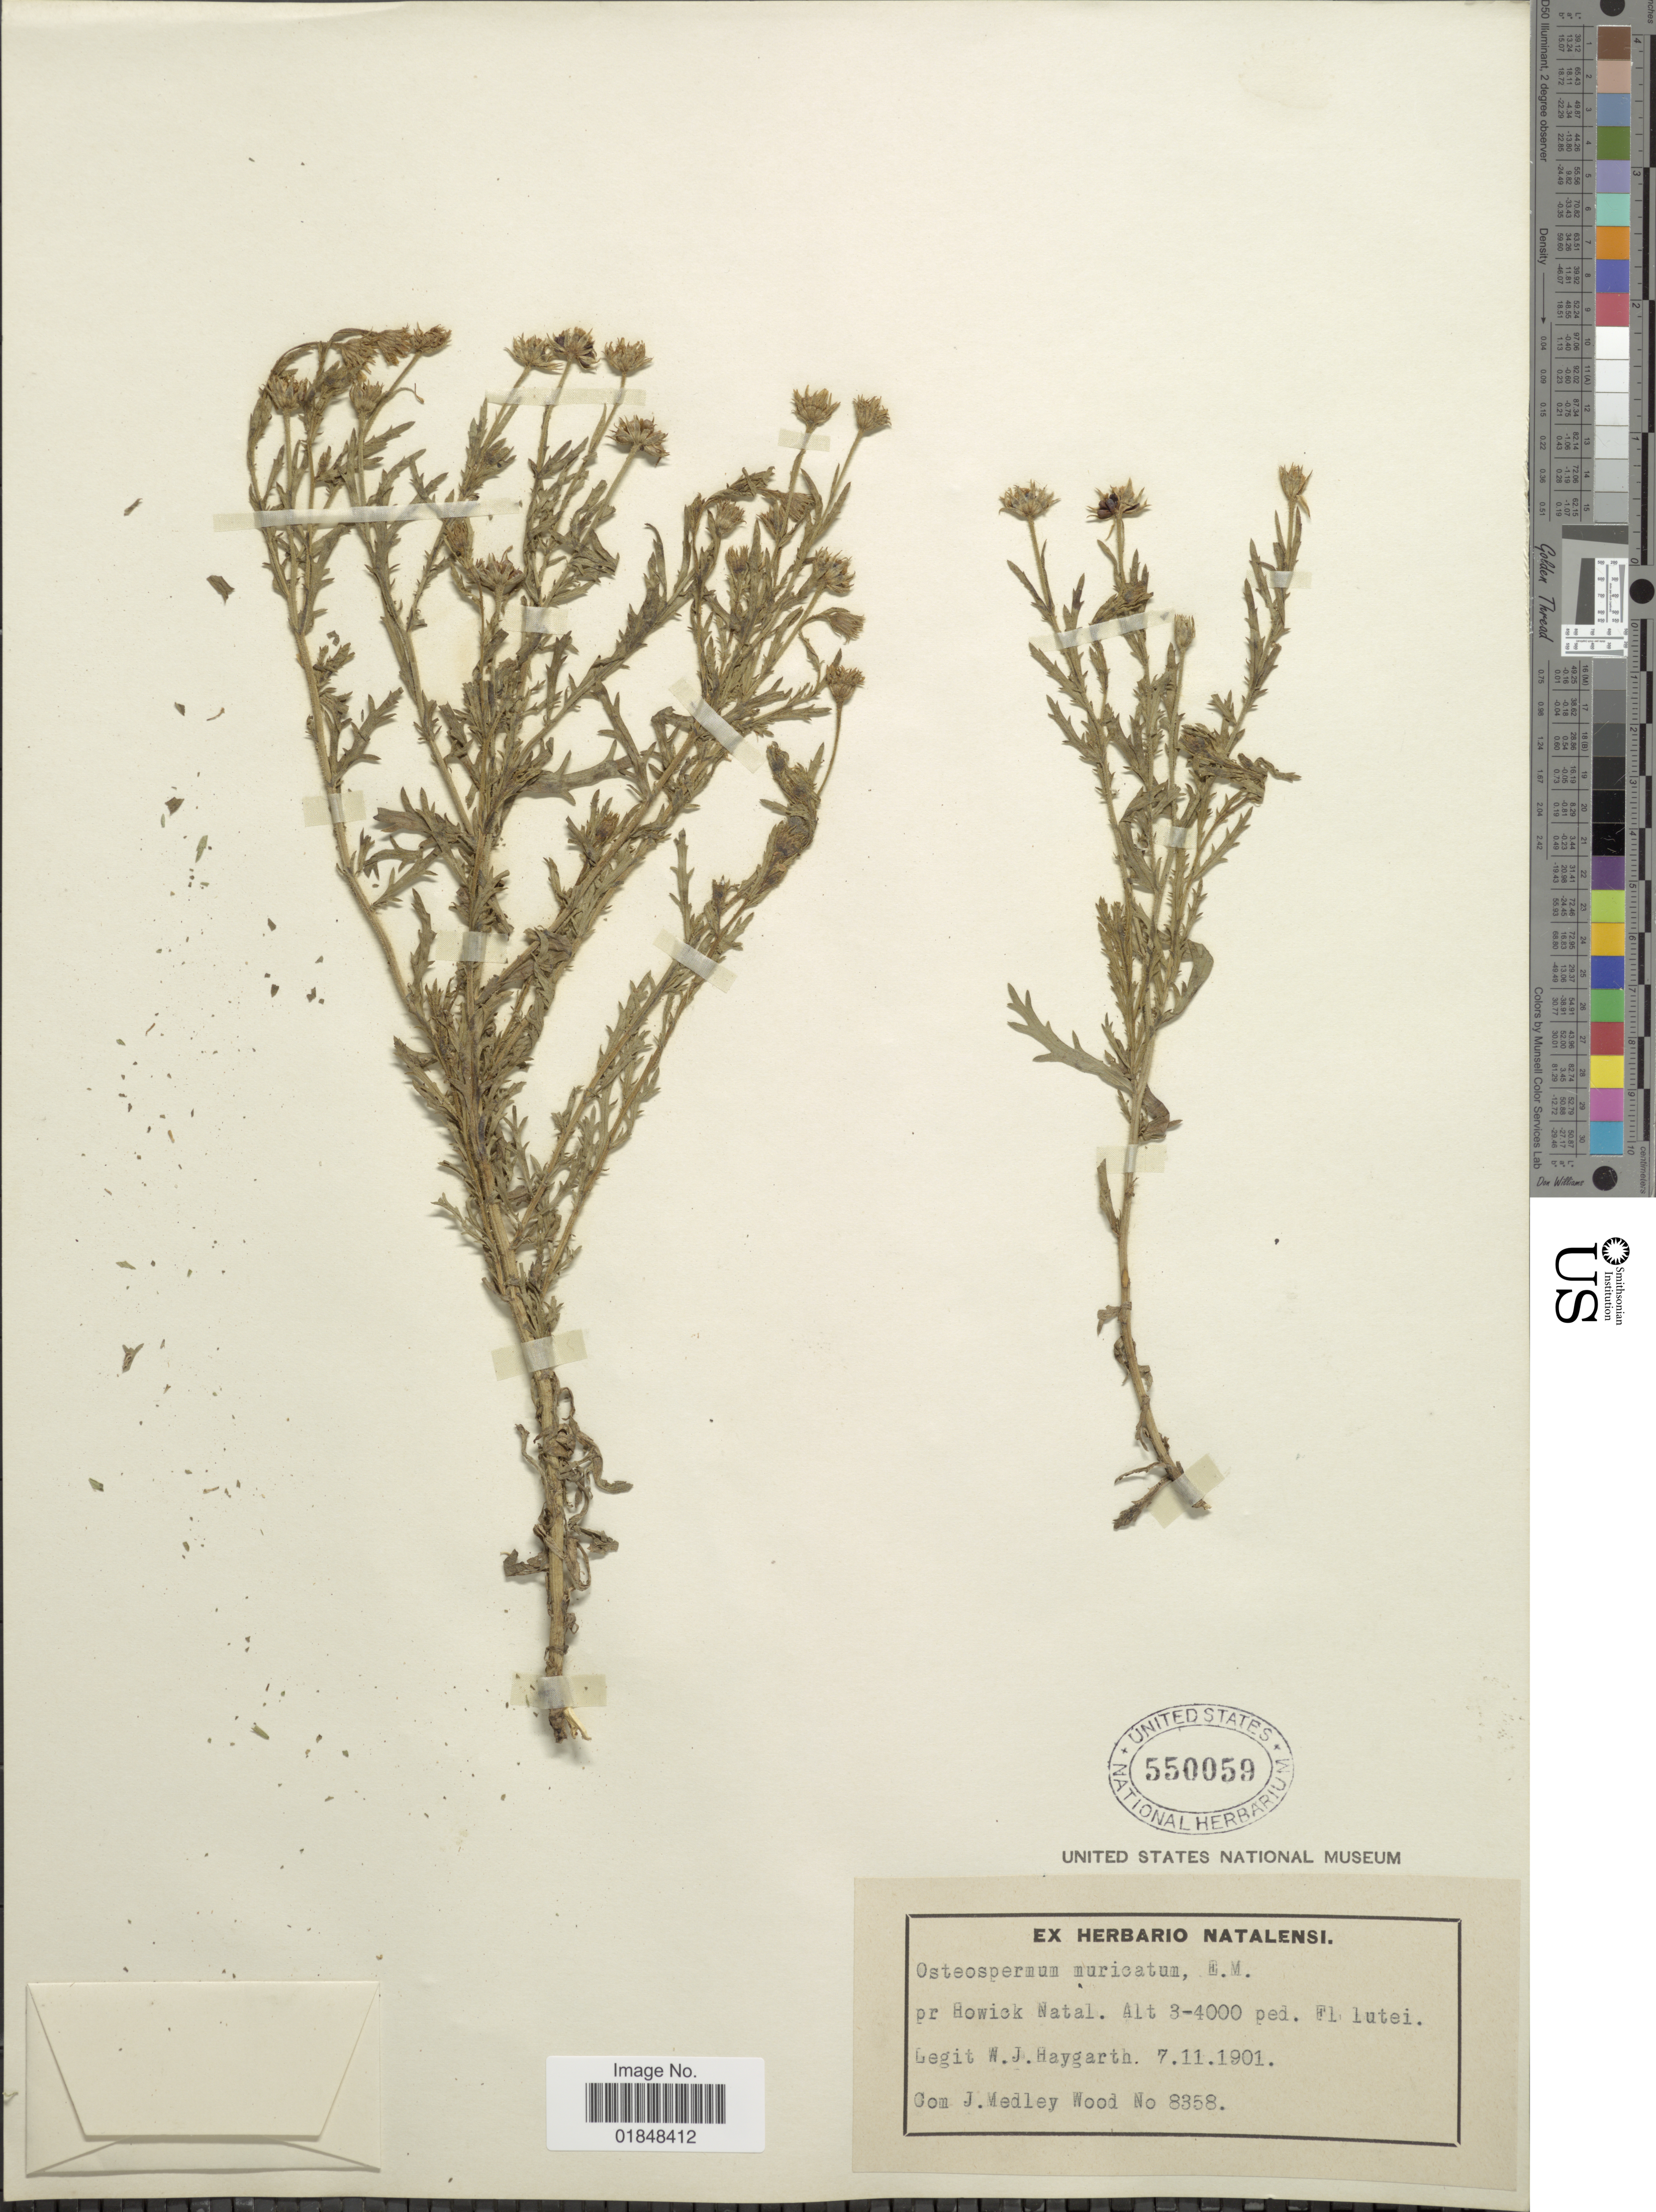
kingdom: Plantae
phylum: Tracheophyta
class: Magnoliopsida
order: Asterales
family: Asteraceae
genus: Osteospermum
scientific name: Osteospermum muricatum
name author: E. Mey.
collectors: W. Haygarth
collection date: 1901-11-07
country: South Africa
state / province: KwaZulu-Natal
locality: Pr. Howick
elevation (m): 914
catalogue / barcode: US 550059